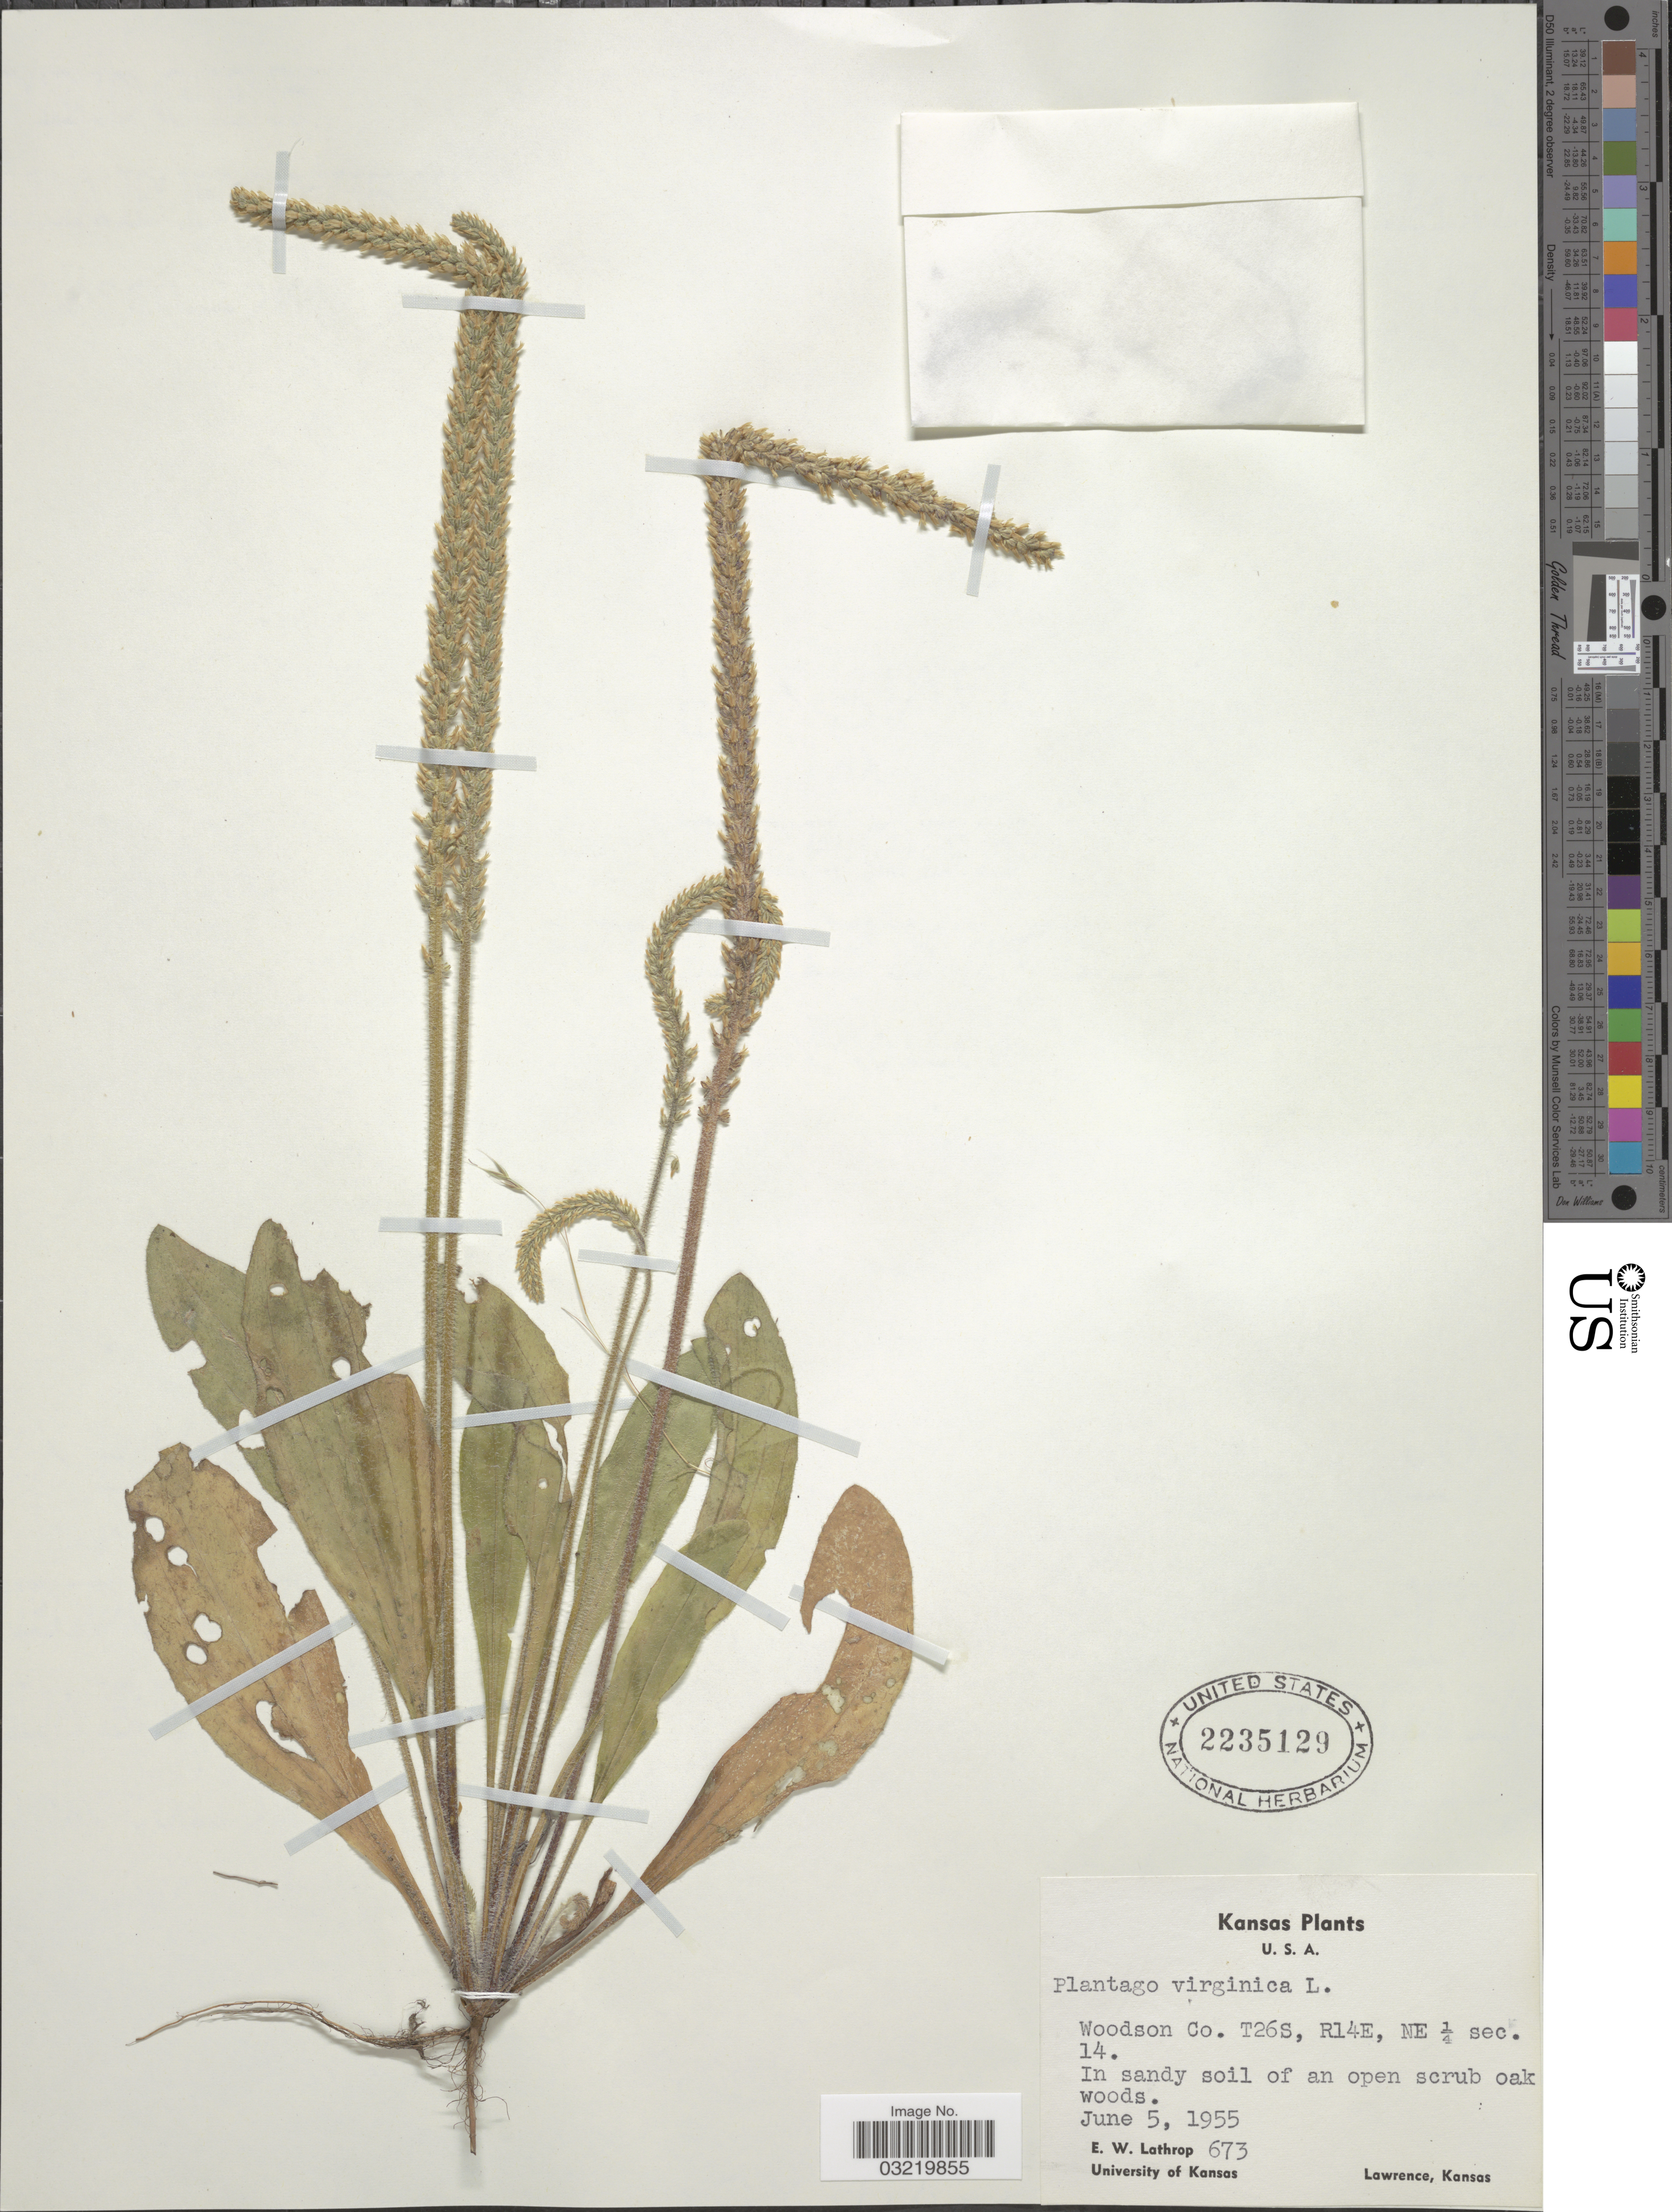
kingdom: Plantae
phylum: Tracheophyta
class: Magnoliopsida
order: Lamiales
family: Plantaginaceae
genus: Plantago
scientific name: Plantago virginica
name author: L.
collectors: E. W. Lathrop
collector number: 673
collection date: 1955-06-05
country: United States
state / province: Kansas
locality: Woodson Co. T26S, R14E, NE ¼ sec. 14.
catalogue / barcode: US 2235129